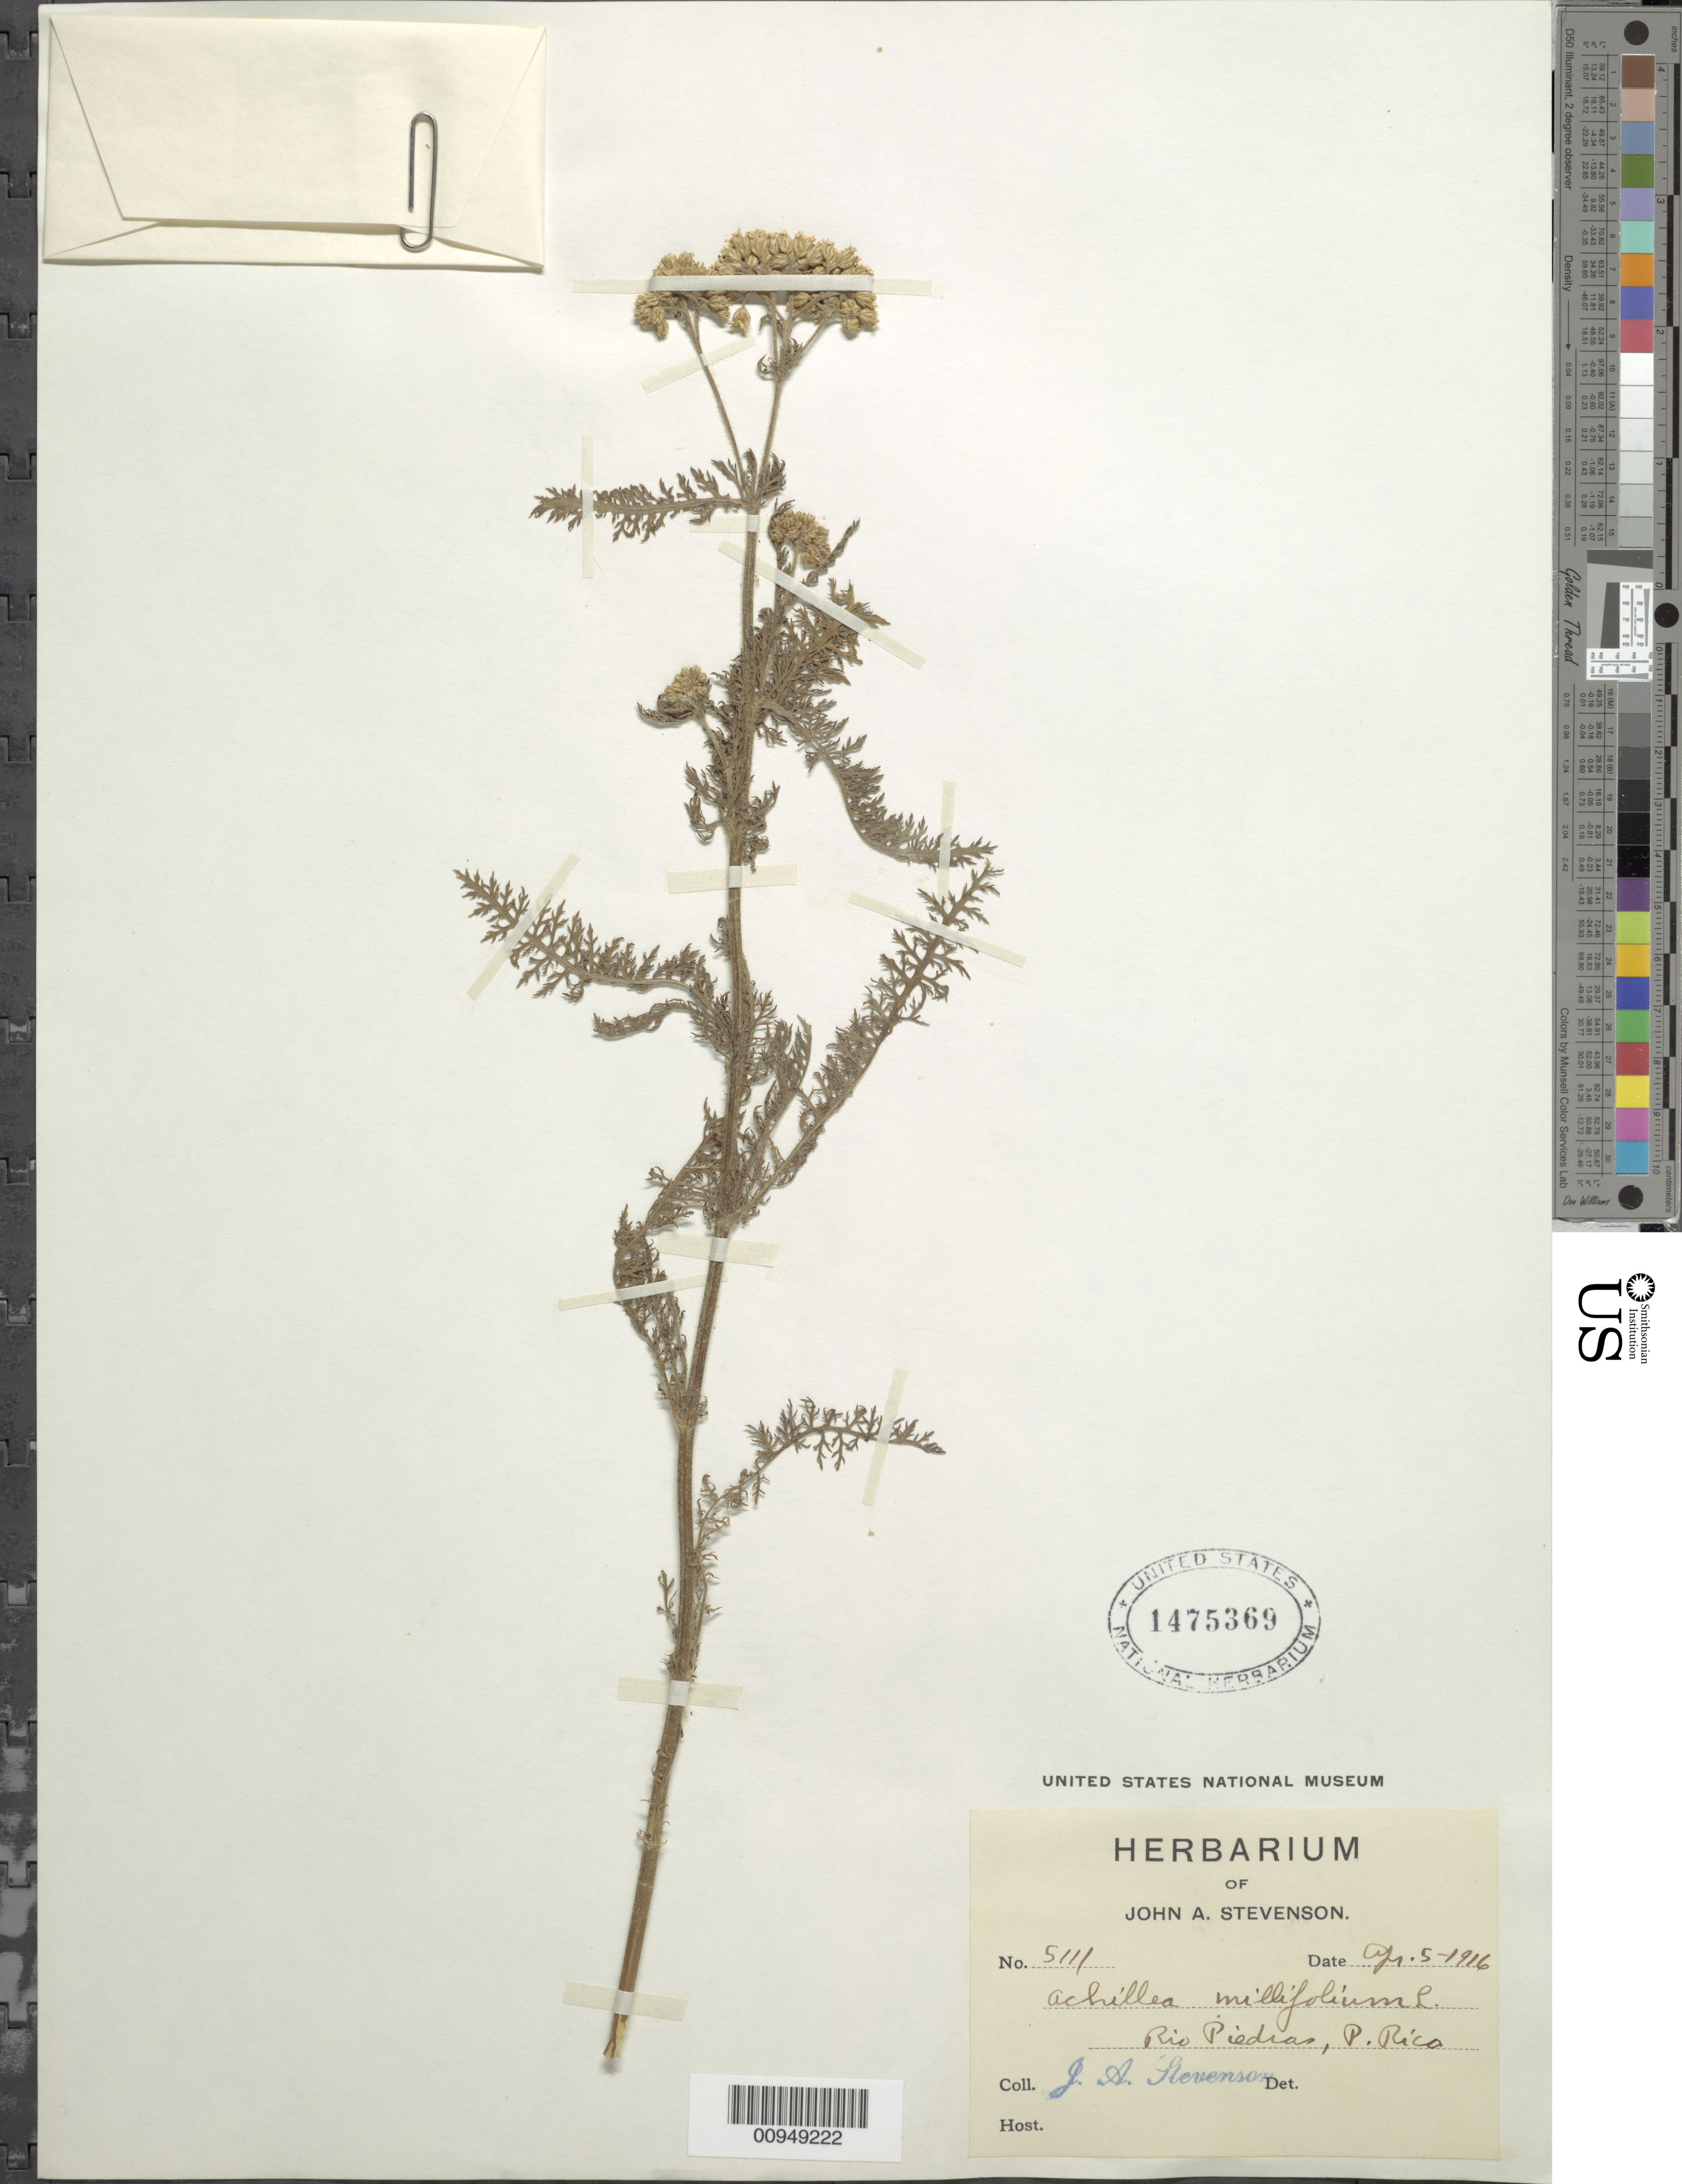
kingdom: Plantae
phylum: Tracheophyta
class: Magnoliopsida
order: Asterales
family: Asteraceae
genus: Achillea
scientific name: Achillea millefolium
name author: L.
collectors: J. Stevenson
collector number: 5111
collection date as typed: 05 Apr 1916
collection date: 1916-04-05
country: Puerto Rico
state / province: San Juan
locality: Rio Piedras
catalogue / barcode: US 1475369